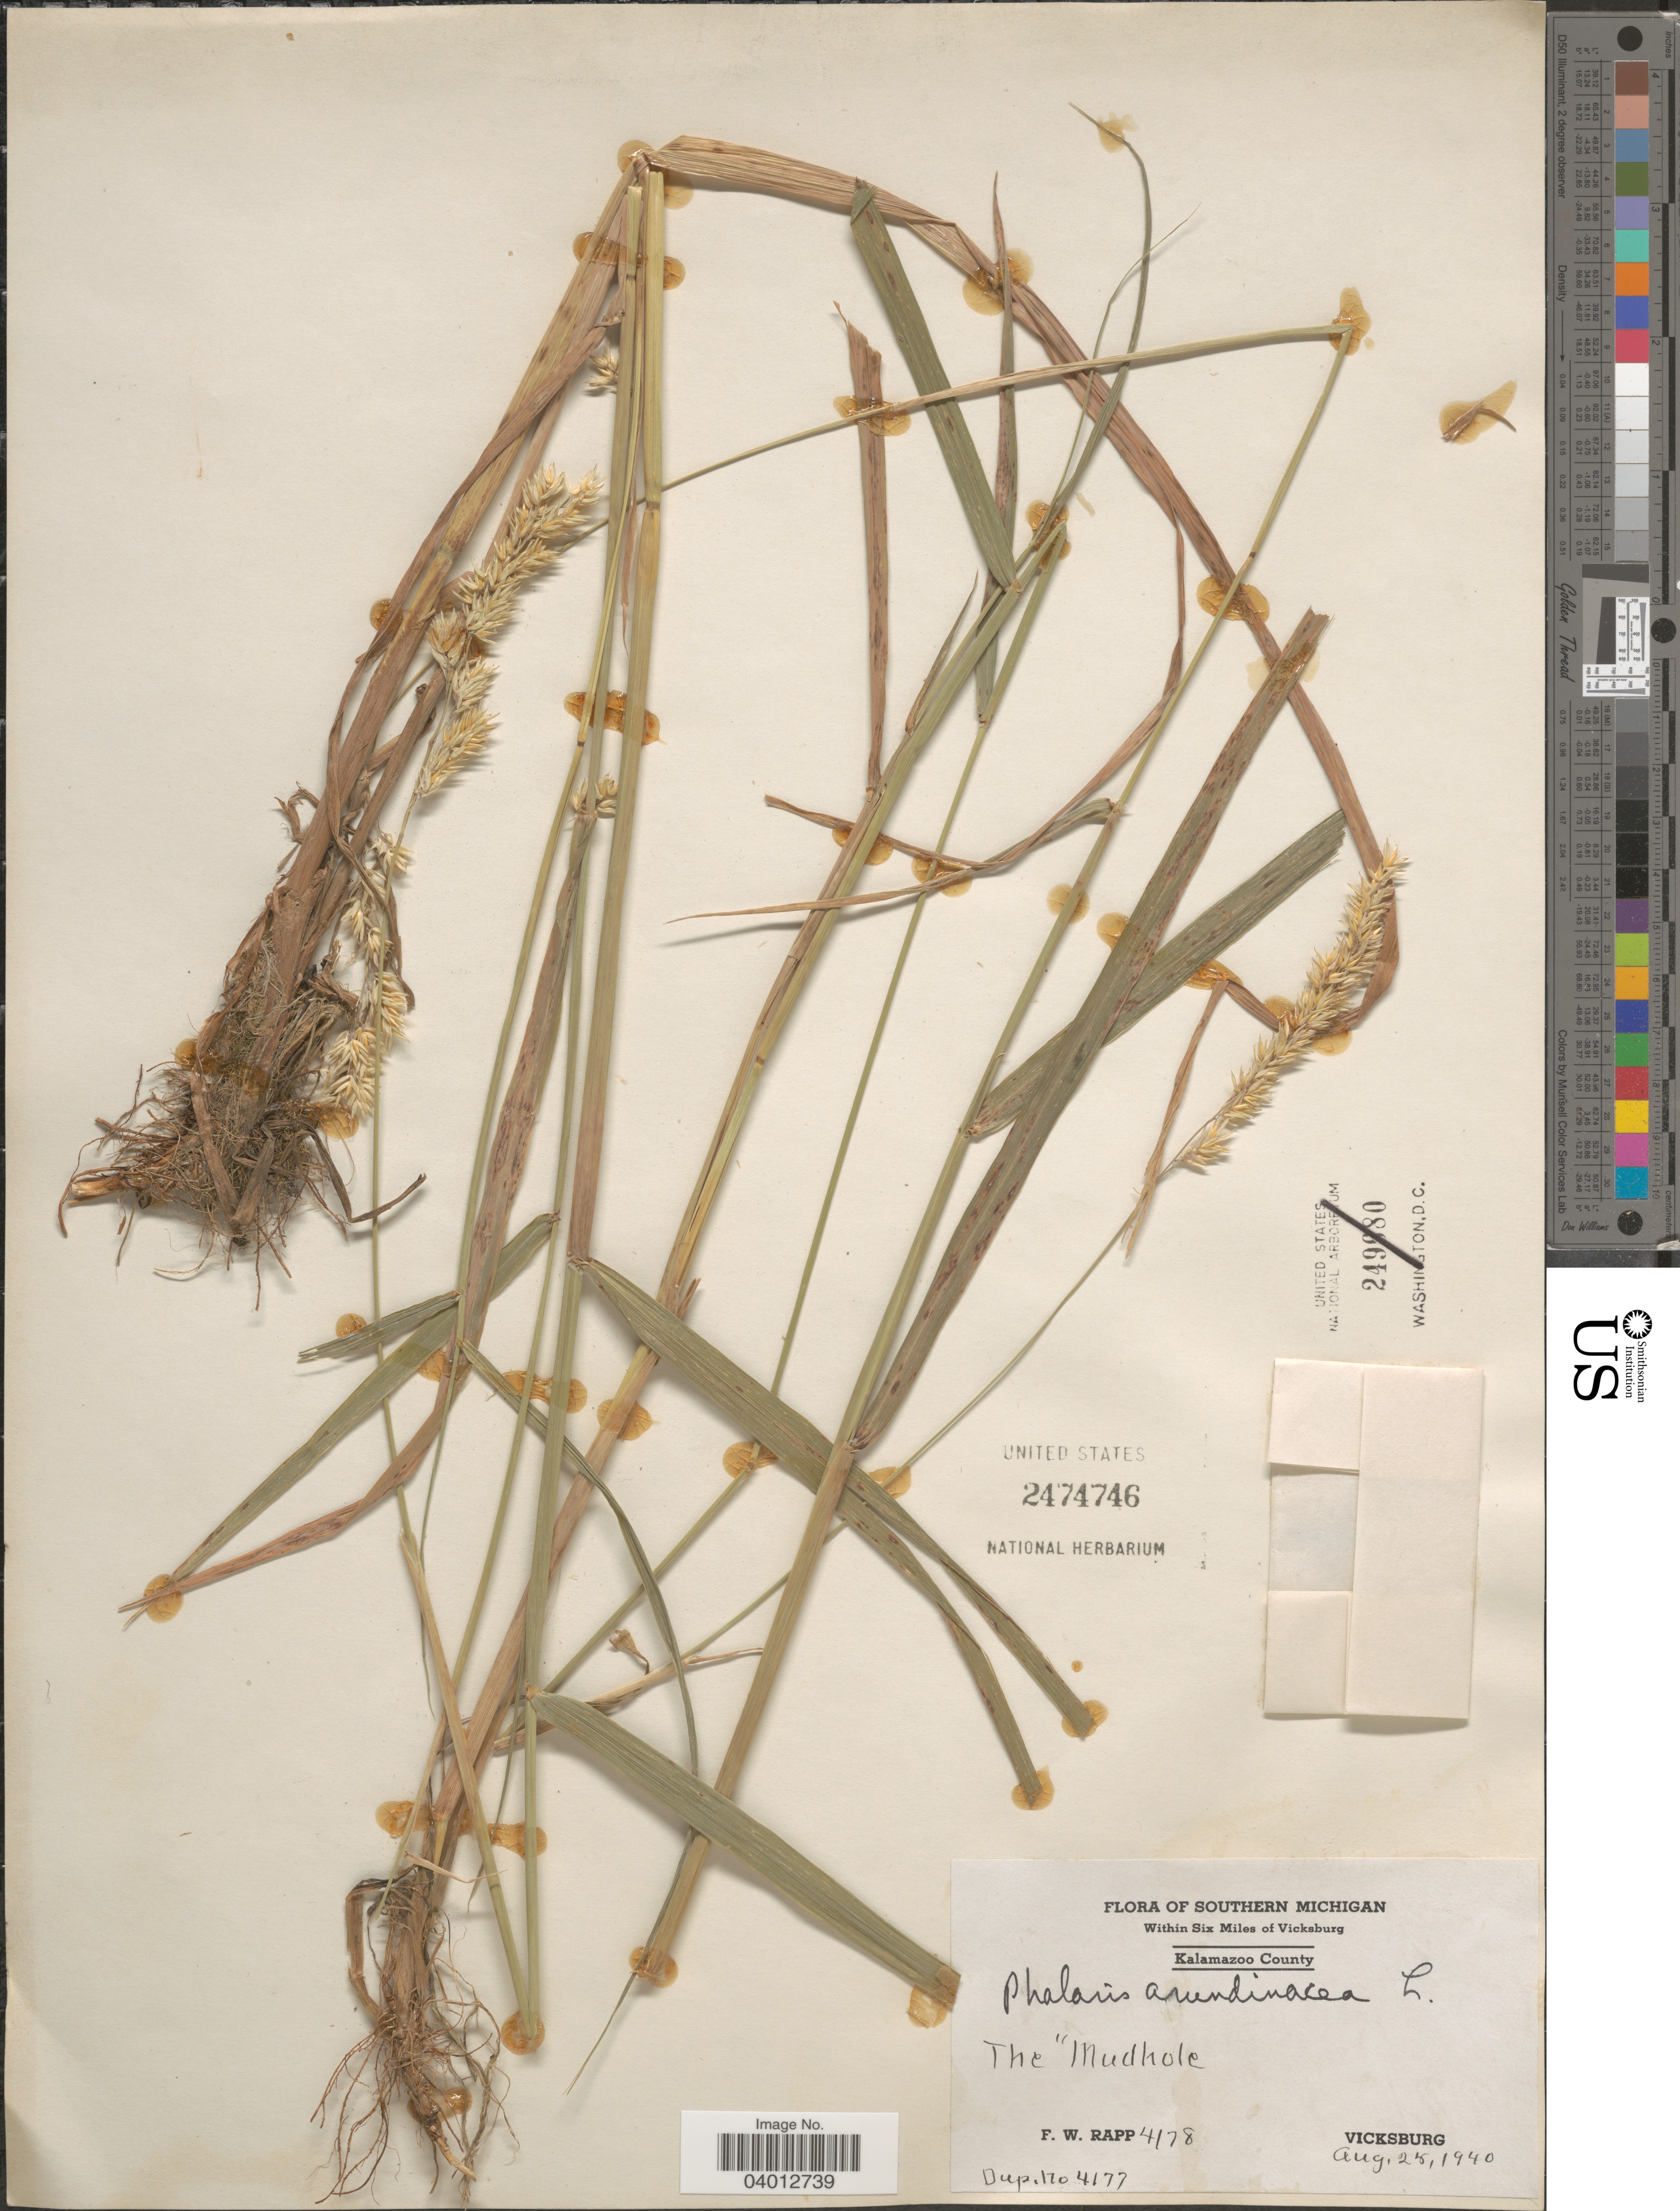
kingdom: Plantae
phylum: Tracheophyta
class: Liliopsida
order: Poales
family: Poaceae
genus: Phalaris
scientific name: Phalaris arundinacea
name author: L.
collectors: F. Rapp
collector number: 4178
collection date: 1940-08-25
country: United States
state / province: Michigan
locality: Southern Michigan. Within Six Miles of Vicksburg. Kalamazoo County. The "Mudhole". Vicksburg.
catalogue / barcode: US 2474746